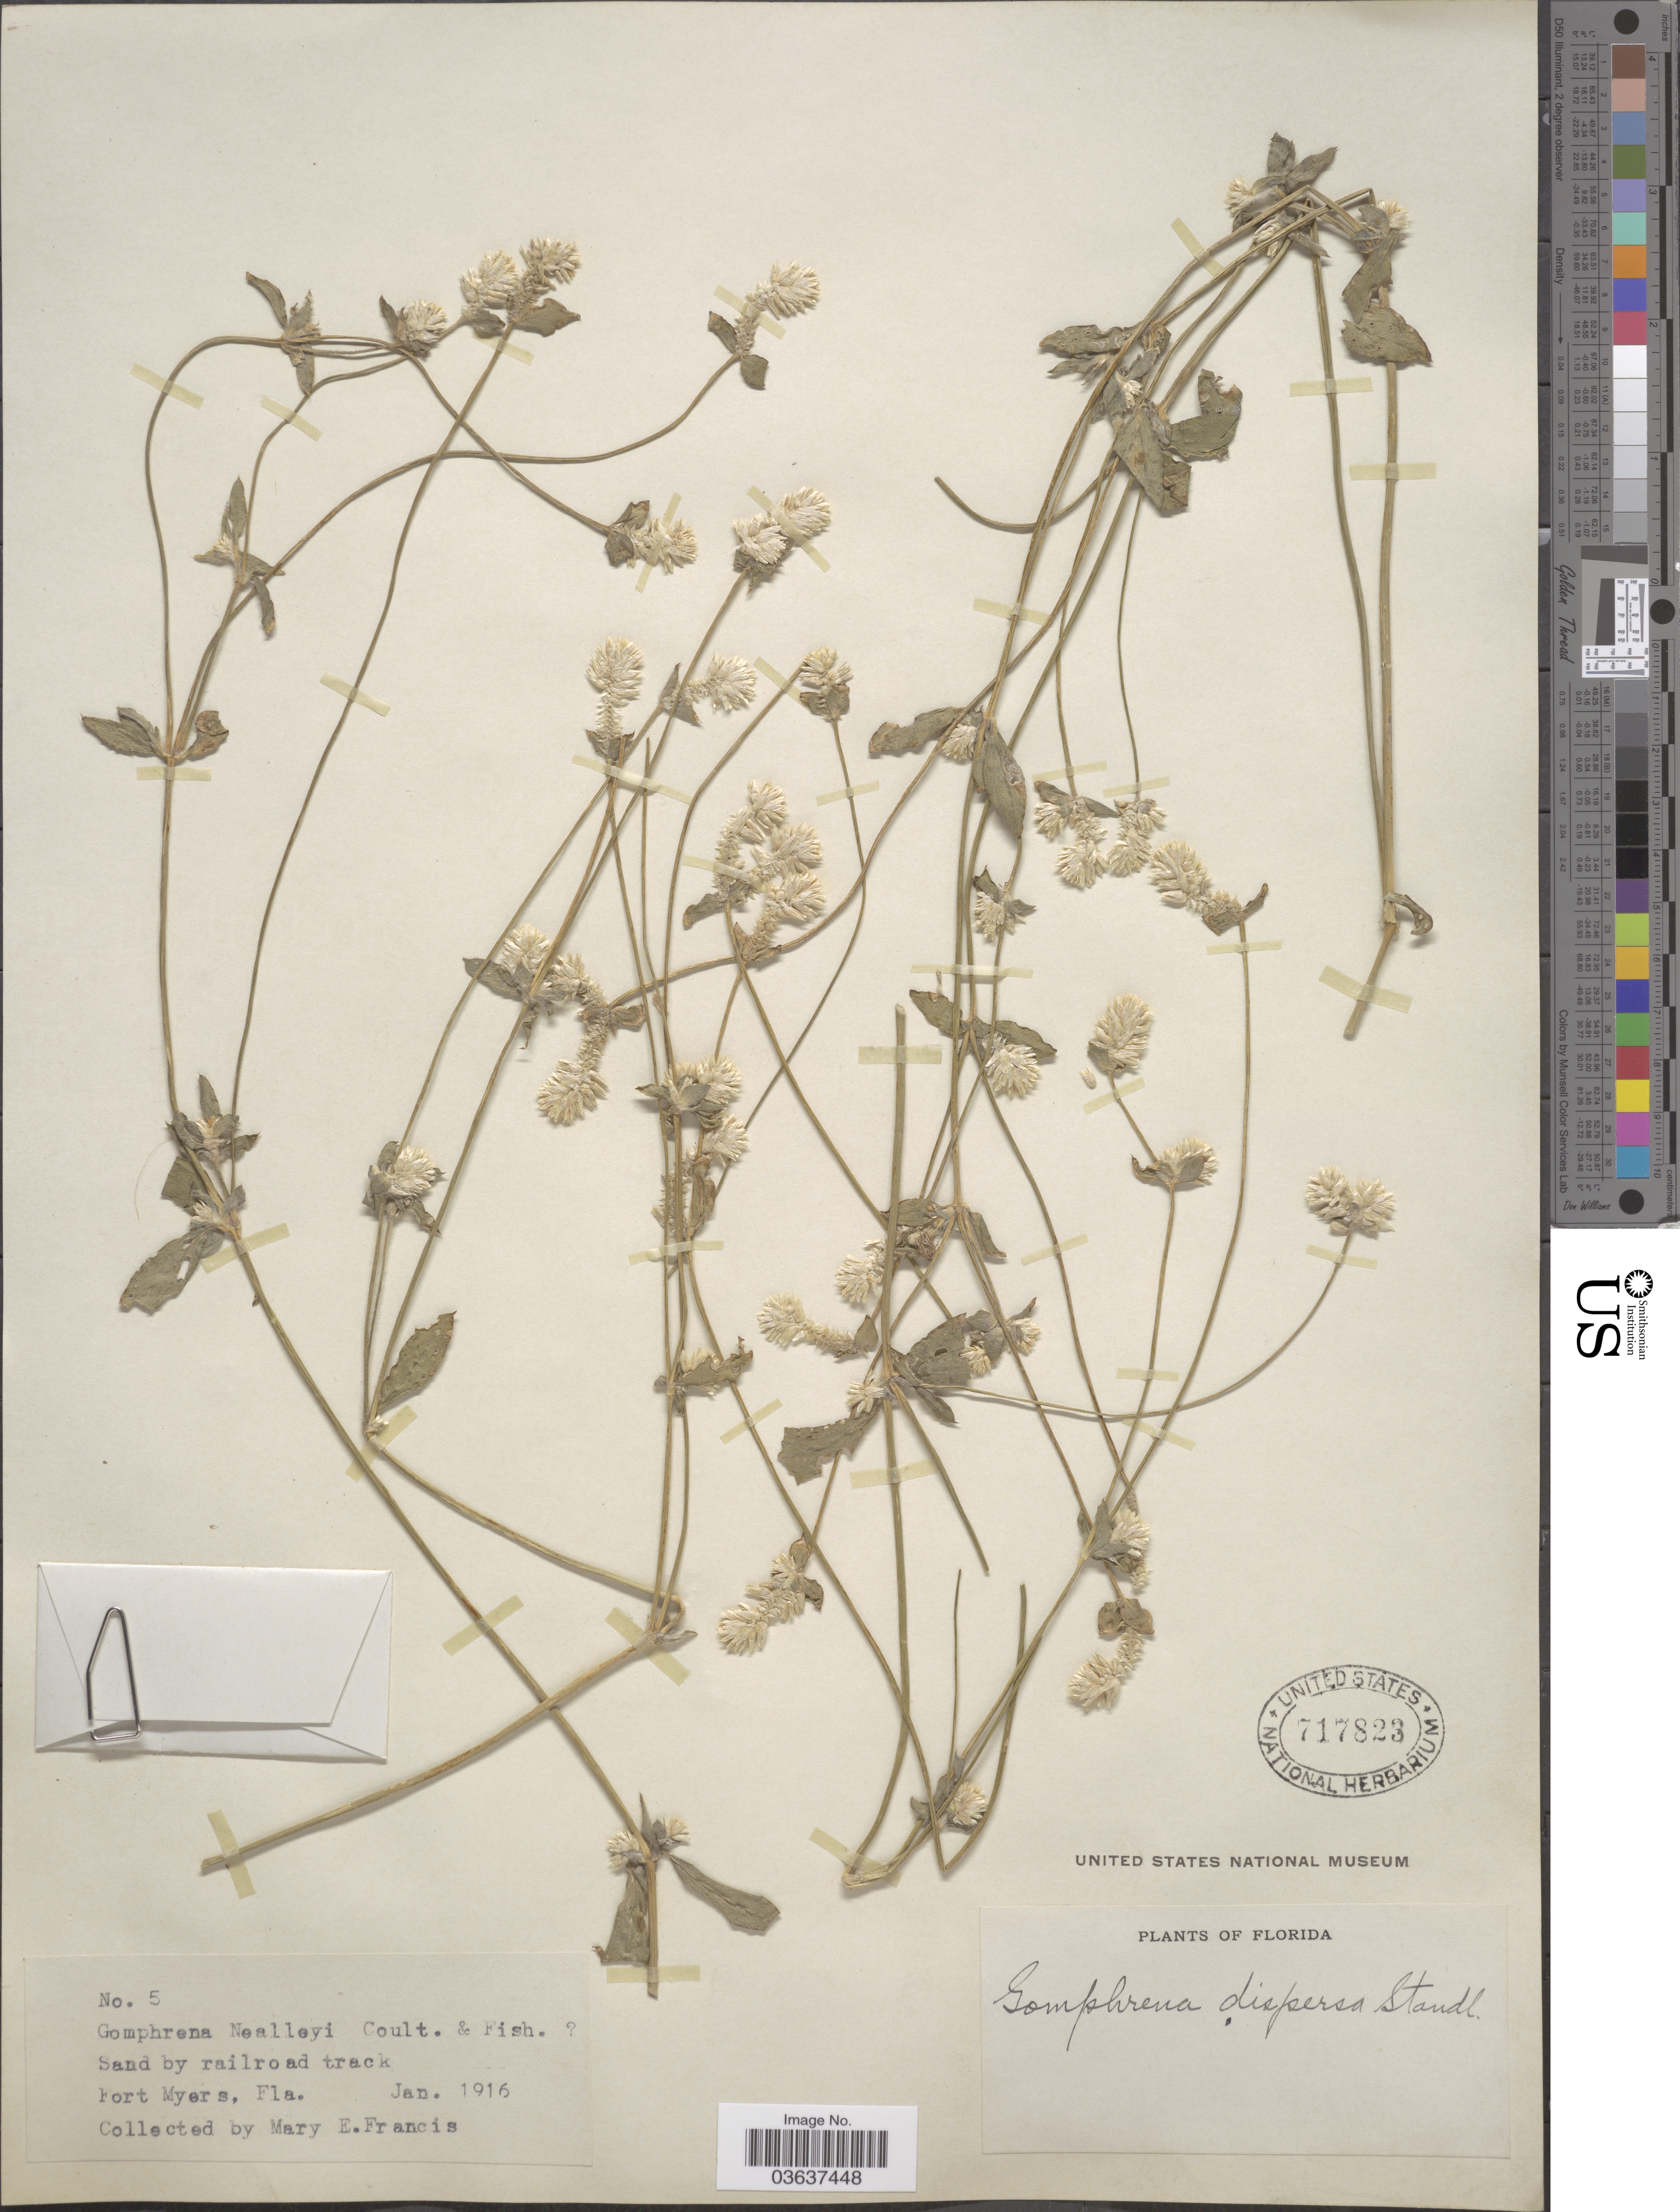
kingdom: Plantae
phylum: Tracheophyta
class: Magnoliopsida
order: Caryophyllales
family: Amaranthaceae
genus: Gomphrena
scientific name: Gomphrena dispersa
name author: Standl.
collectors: M. E. Francis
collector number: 5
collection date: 1916-01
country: United States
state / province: Florida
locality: Fort Myers.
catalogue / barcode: US 717823